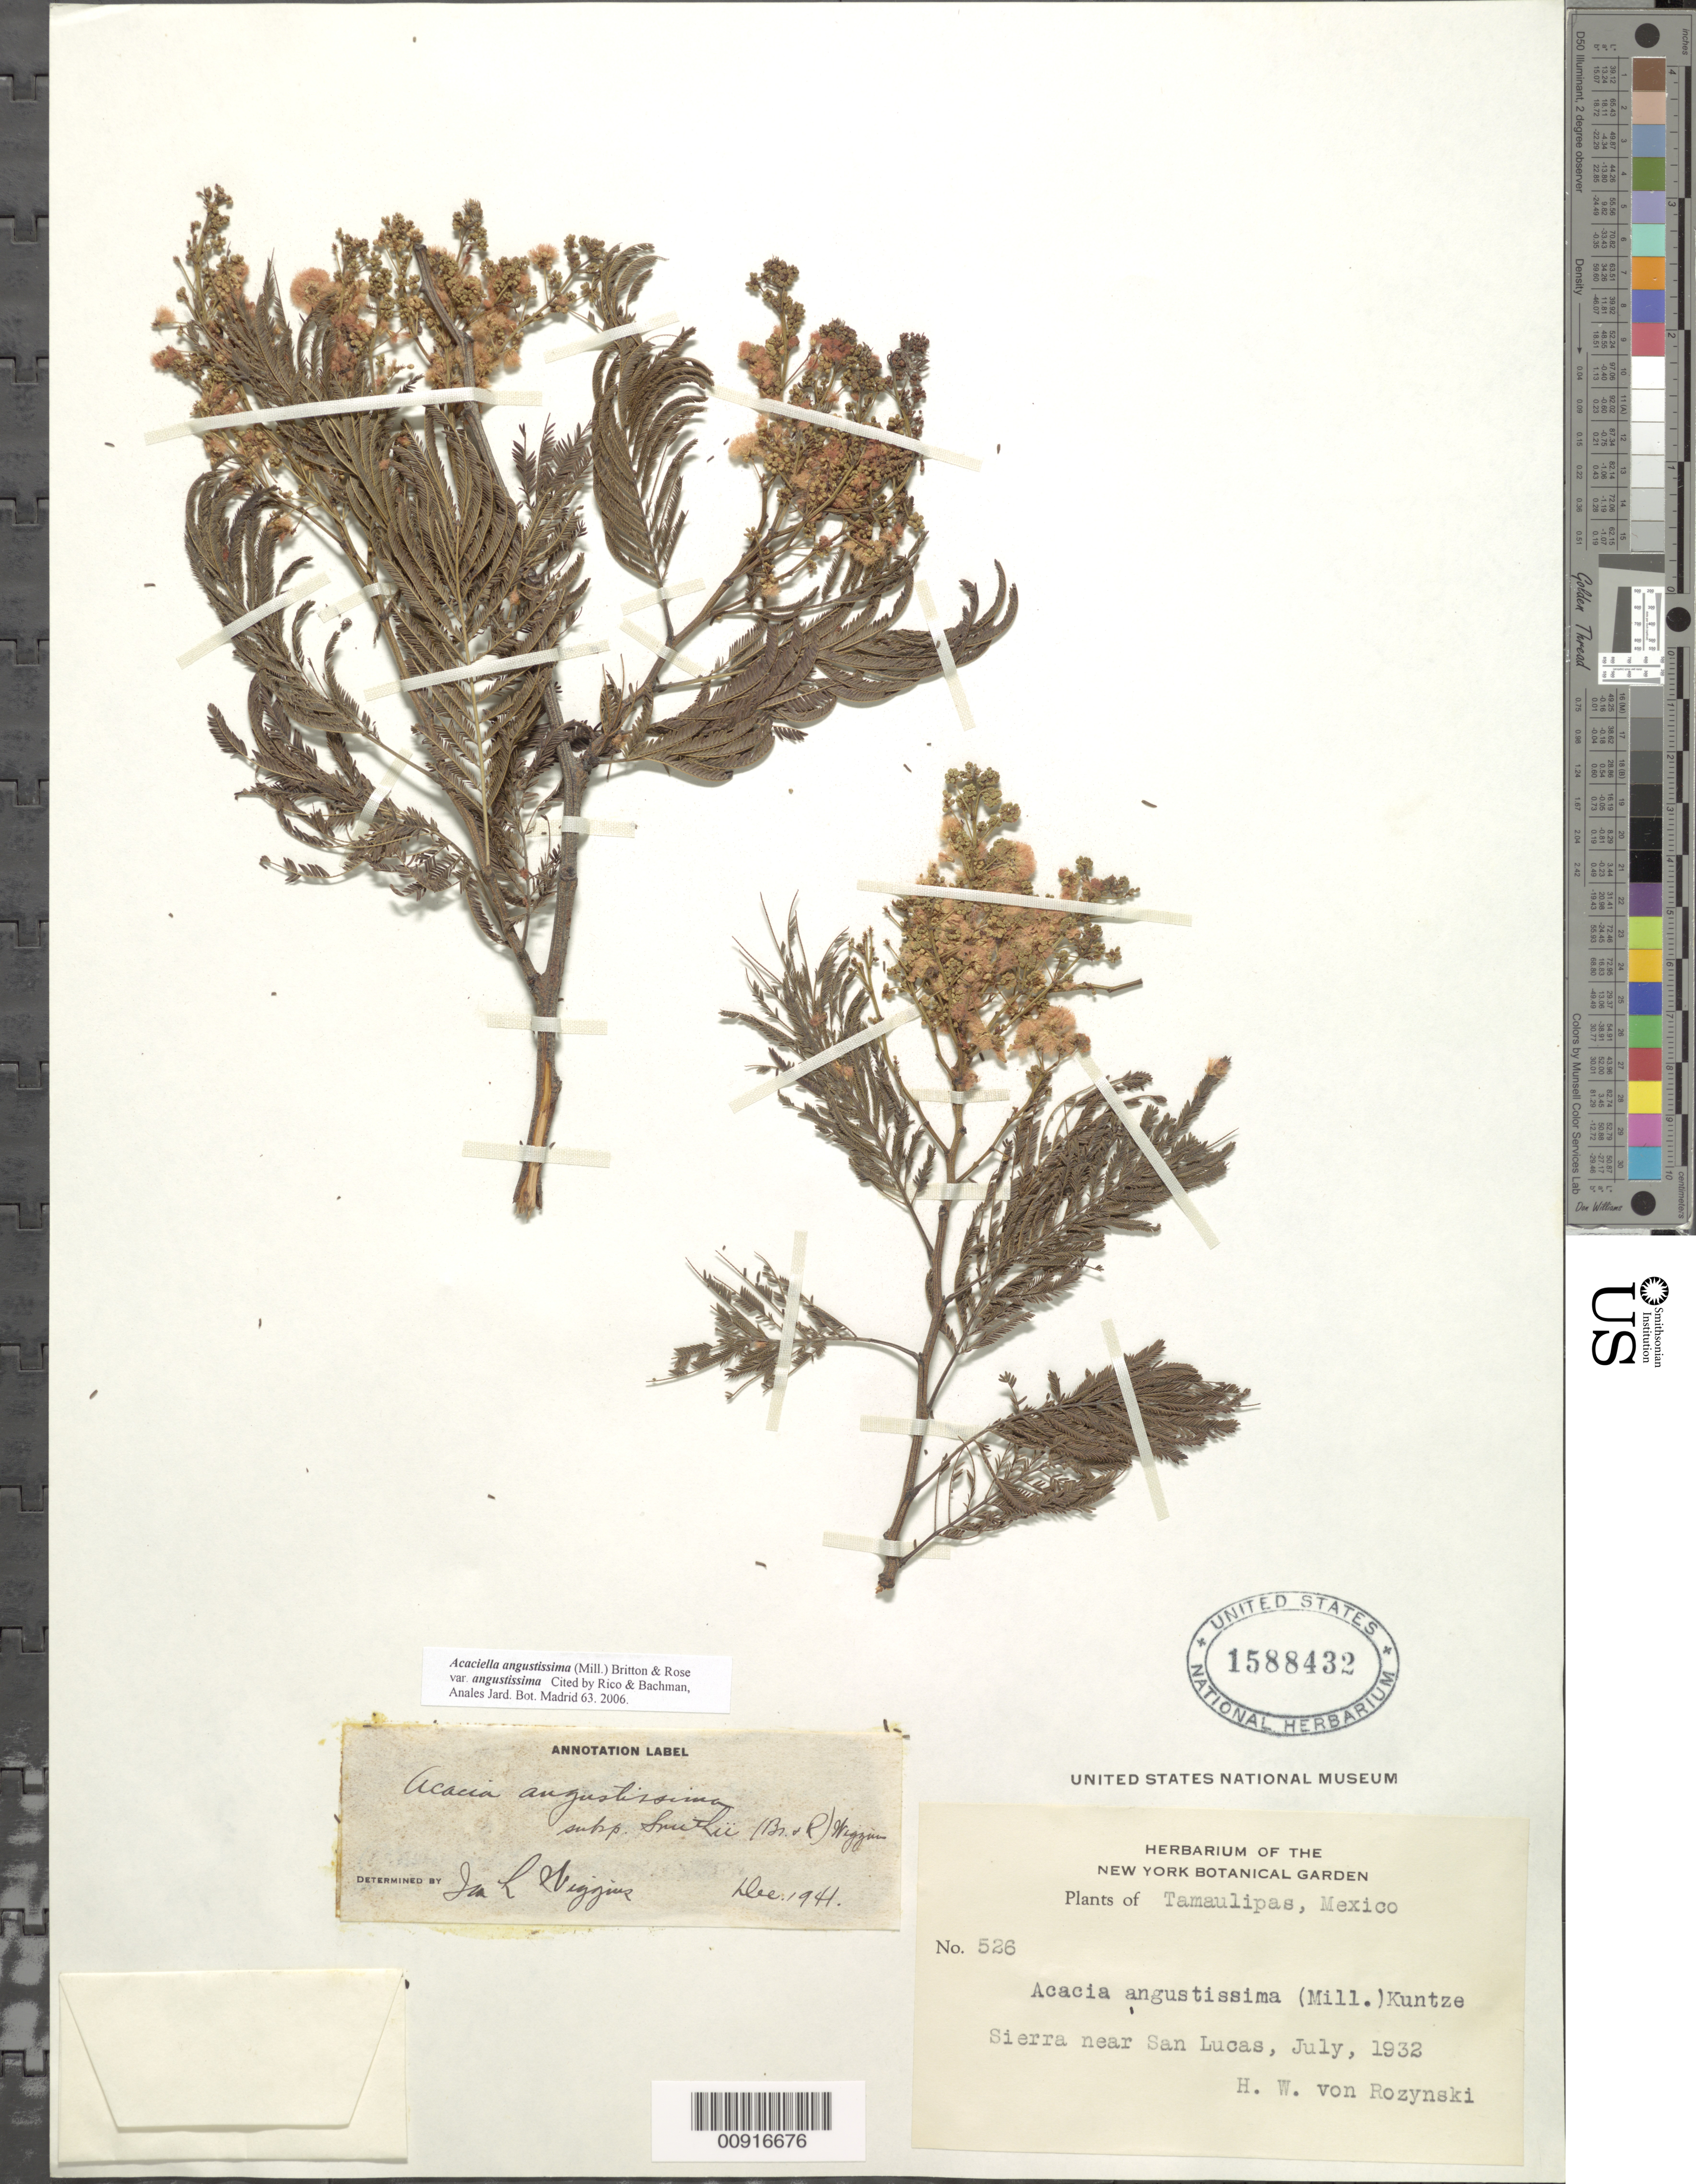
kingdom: Plantae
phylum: Tracheophyta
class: Magnoliopsida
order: Fabales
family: Fabaceae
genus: Acaciella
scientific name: Acaciella angustissima var. angustissima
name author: (Mill.) Britton & Rose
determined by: Rico, L.; Bachman, --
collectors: Rozynski, H. W. von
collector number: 526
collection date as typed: Jul 1932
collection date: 1932-07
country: Mexico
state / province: Tamaulipas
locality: Sierra near San Lucas.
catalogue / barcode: US 1588432